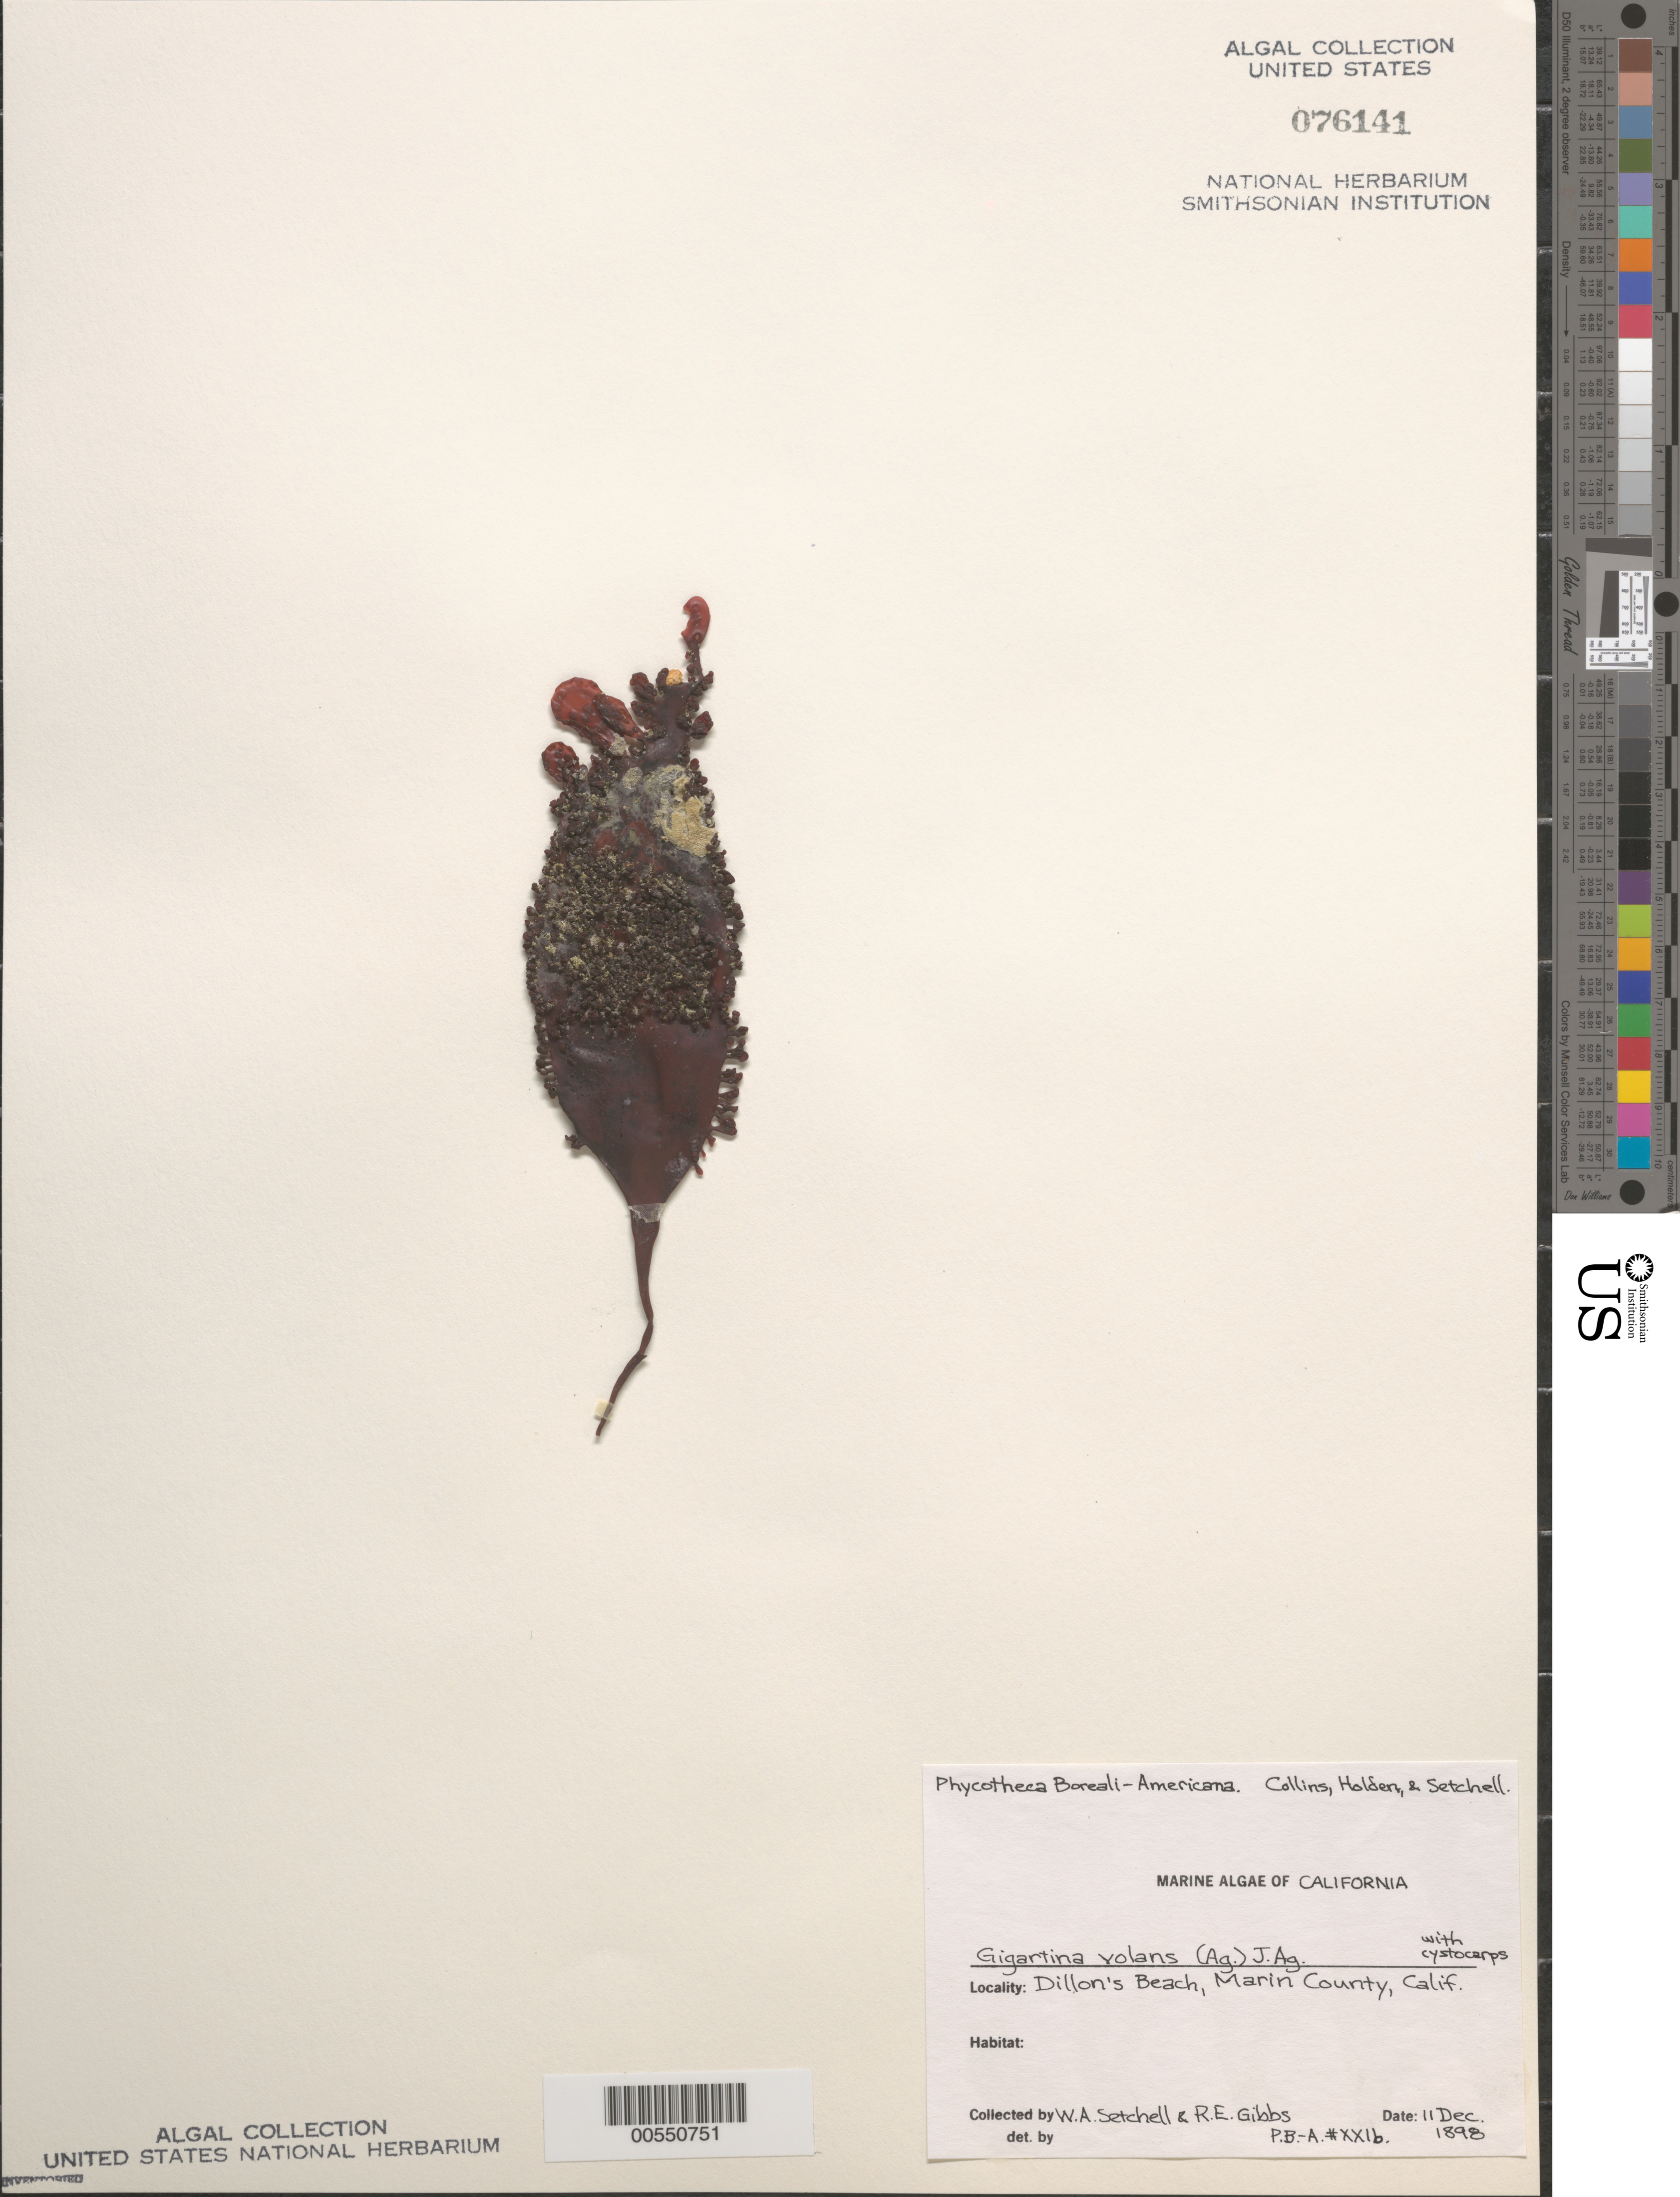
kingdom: Plantae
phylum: Rhodophyta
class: Florideophyceae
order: Gigartinales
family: Gigartinaceae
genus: Mazzaella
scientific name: Mazzaella volans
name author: (C. Agardh) Fredericq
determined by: Algae name updating Project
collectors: W. Setchell & R. Gibbs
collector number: PB-A XXIB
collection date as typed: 11 Dec 1898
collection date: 1898-12-11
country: United States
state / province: California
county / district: Marin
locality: Dillons Beach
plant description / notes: Collins, Holden & Setchell, Phycotheca Boreali-Americana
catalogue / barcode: US 76141